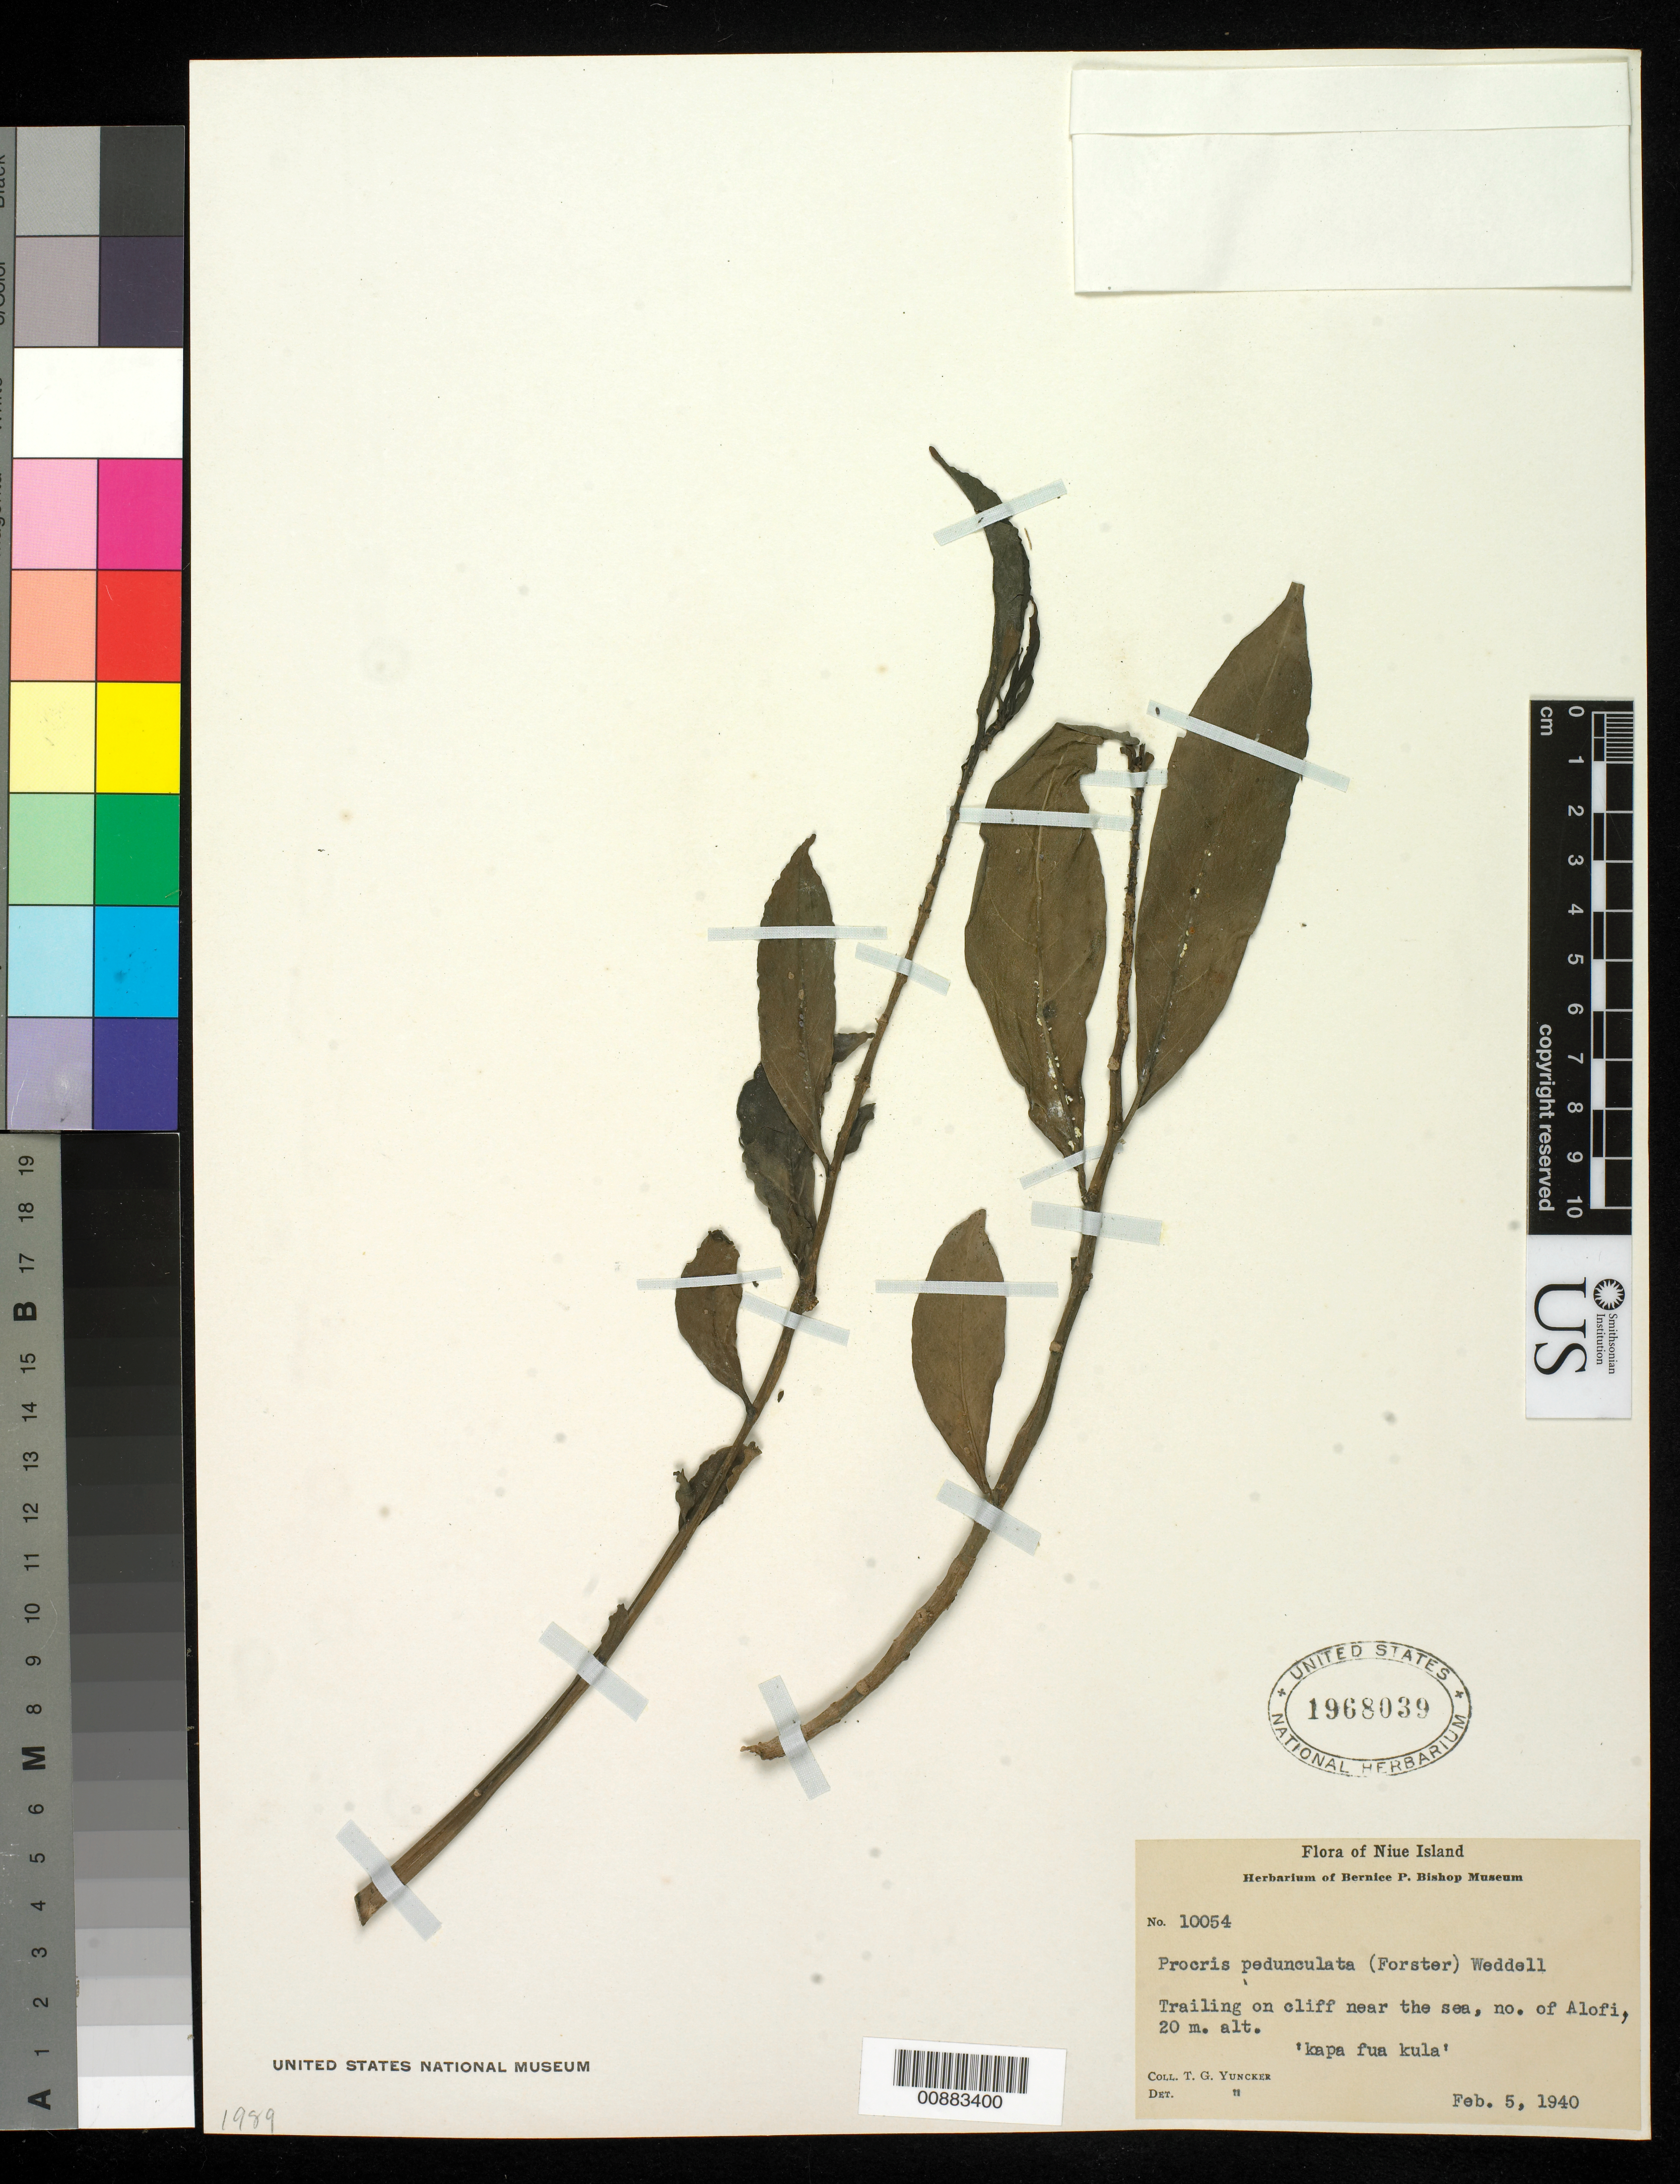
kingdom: Plantae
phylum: Tracheophyta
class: Magnoliopsida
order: Rosales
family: Urticaceae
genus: Procris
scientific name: Procris pedunculata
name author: (J.R. Forst. & G. Forst.) Wedd.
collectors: T. G. Yuncker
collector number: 10054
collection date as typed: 05 Feb 1940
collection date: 1940-02-05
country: Niue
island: Niue I.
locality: Trailing on cliff near the sea, N of Alofi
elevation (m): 20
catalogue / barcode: US 1968039